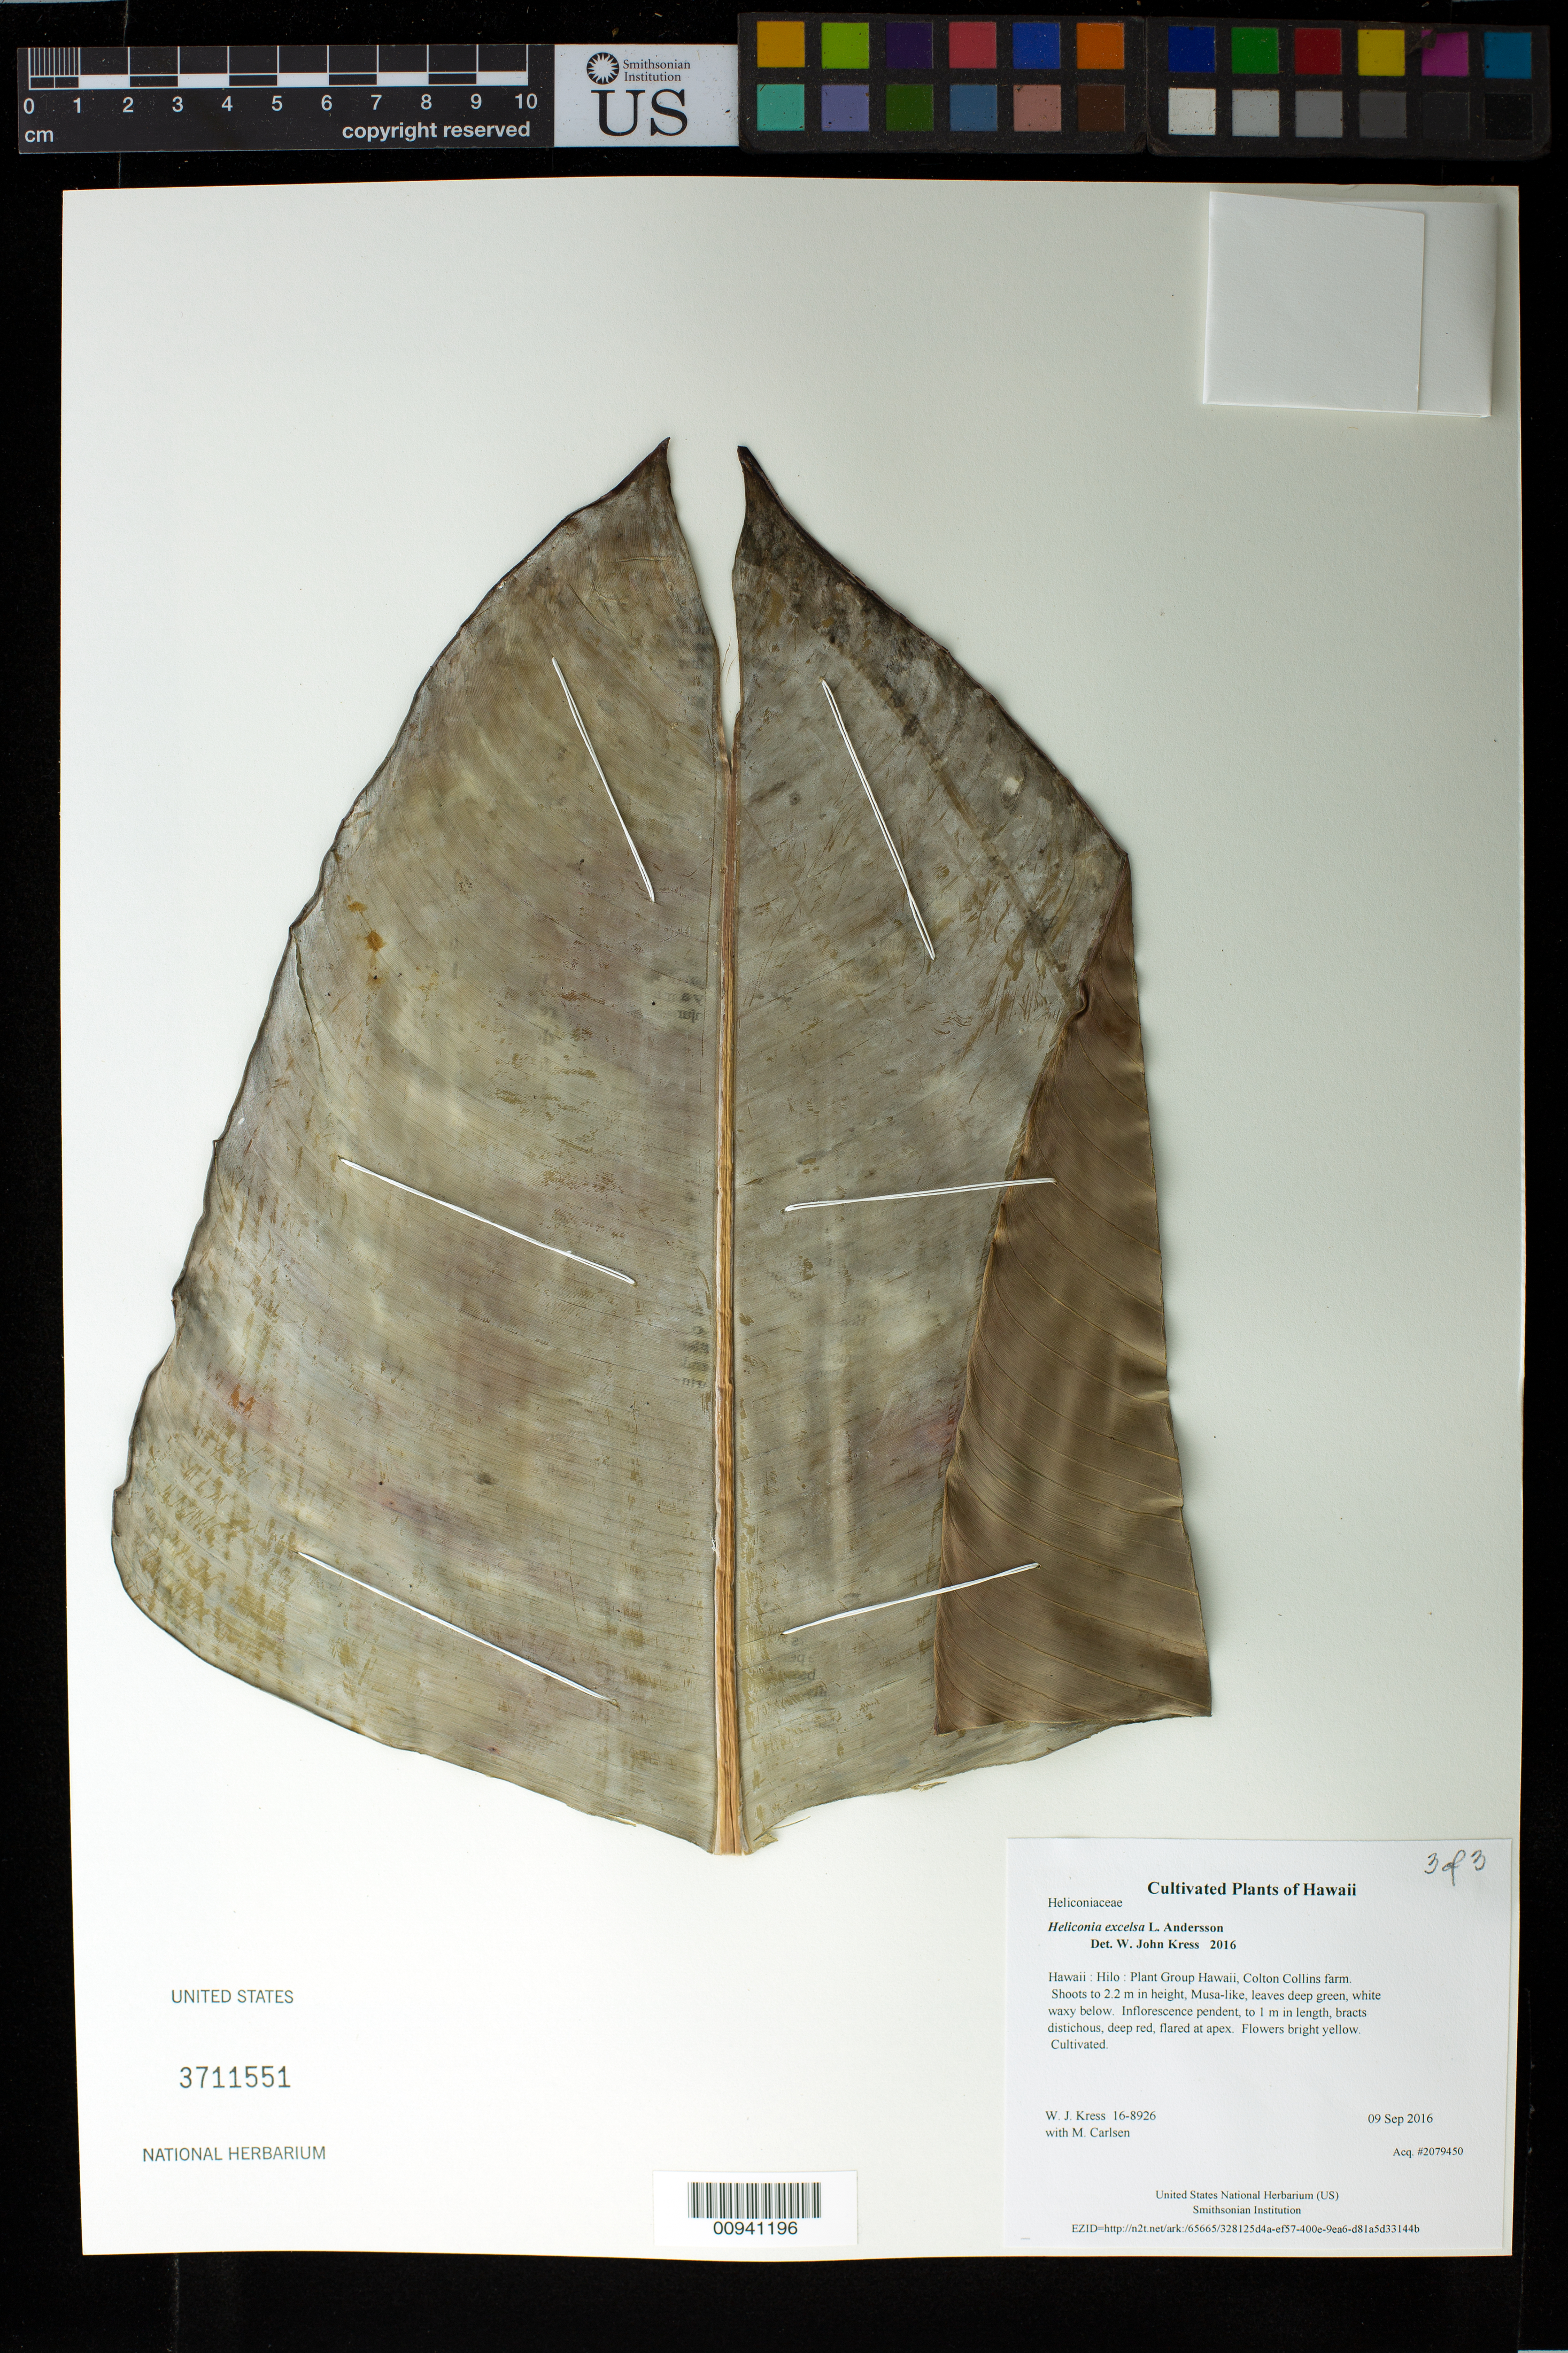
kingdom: Plantae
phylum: Tracheophyta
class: Liliopsida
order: Zingiberales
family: Heliconiaceae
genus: Heliconia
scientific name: Heliconia excelsa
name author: L. Andersson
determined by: Kress, W. J., (US), Smithsonian Institution - National Museum of Natural History (UNITED STATES)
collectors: W. J. Kress & M. M. Carlsen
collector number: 16-8926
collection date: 2016-09-09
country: United States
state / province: Hawaii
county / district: Hawaii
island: Hawaii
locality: Plant Group Hawaii, Colton Collins farm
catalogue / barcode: US 3711551